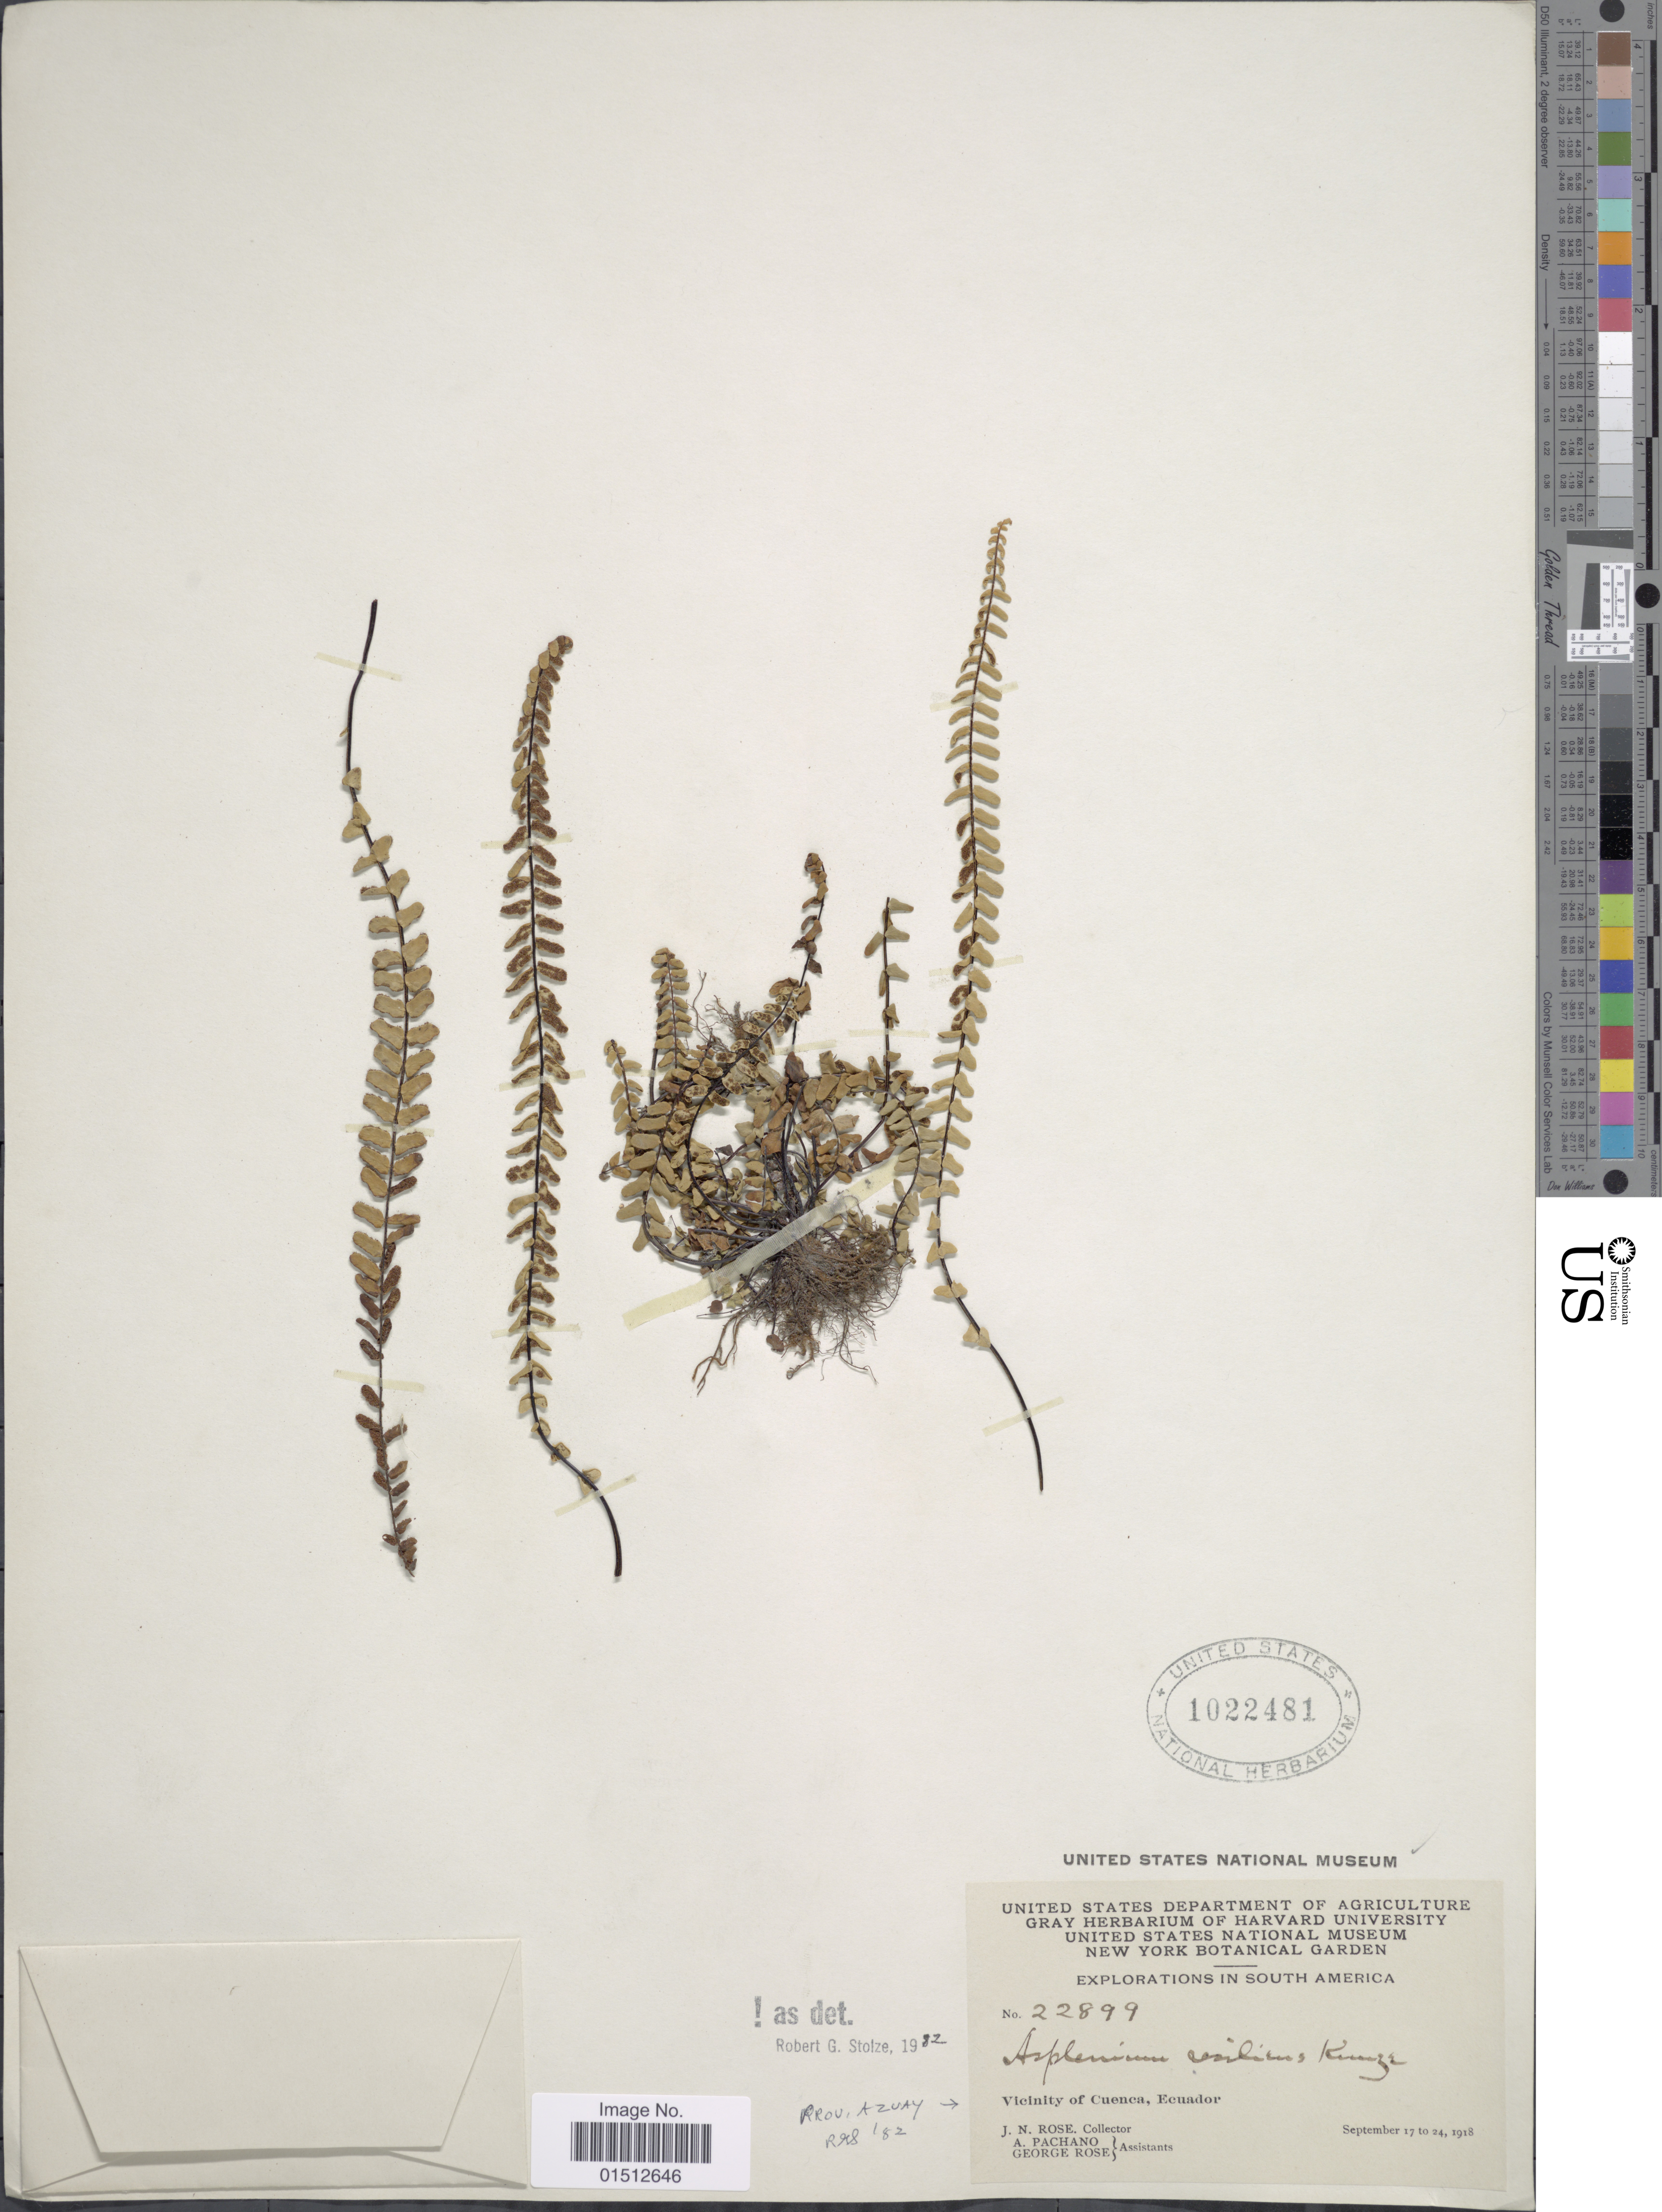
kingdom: Plantae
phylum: Tracheophyta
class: Polypodiopsida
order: Polypodiales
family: Aspleniaceae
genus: Asplenium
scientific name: Asplenium resiliens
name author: Kunze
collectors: J. N. Rose, A. Pachano & G. Rose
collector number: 22899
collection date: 1918-03-17/1918-09-24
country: Ecuador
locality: South America, Vicinity of Cuena, Ecuador.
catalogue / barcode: US 1022481